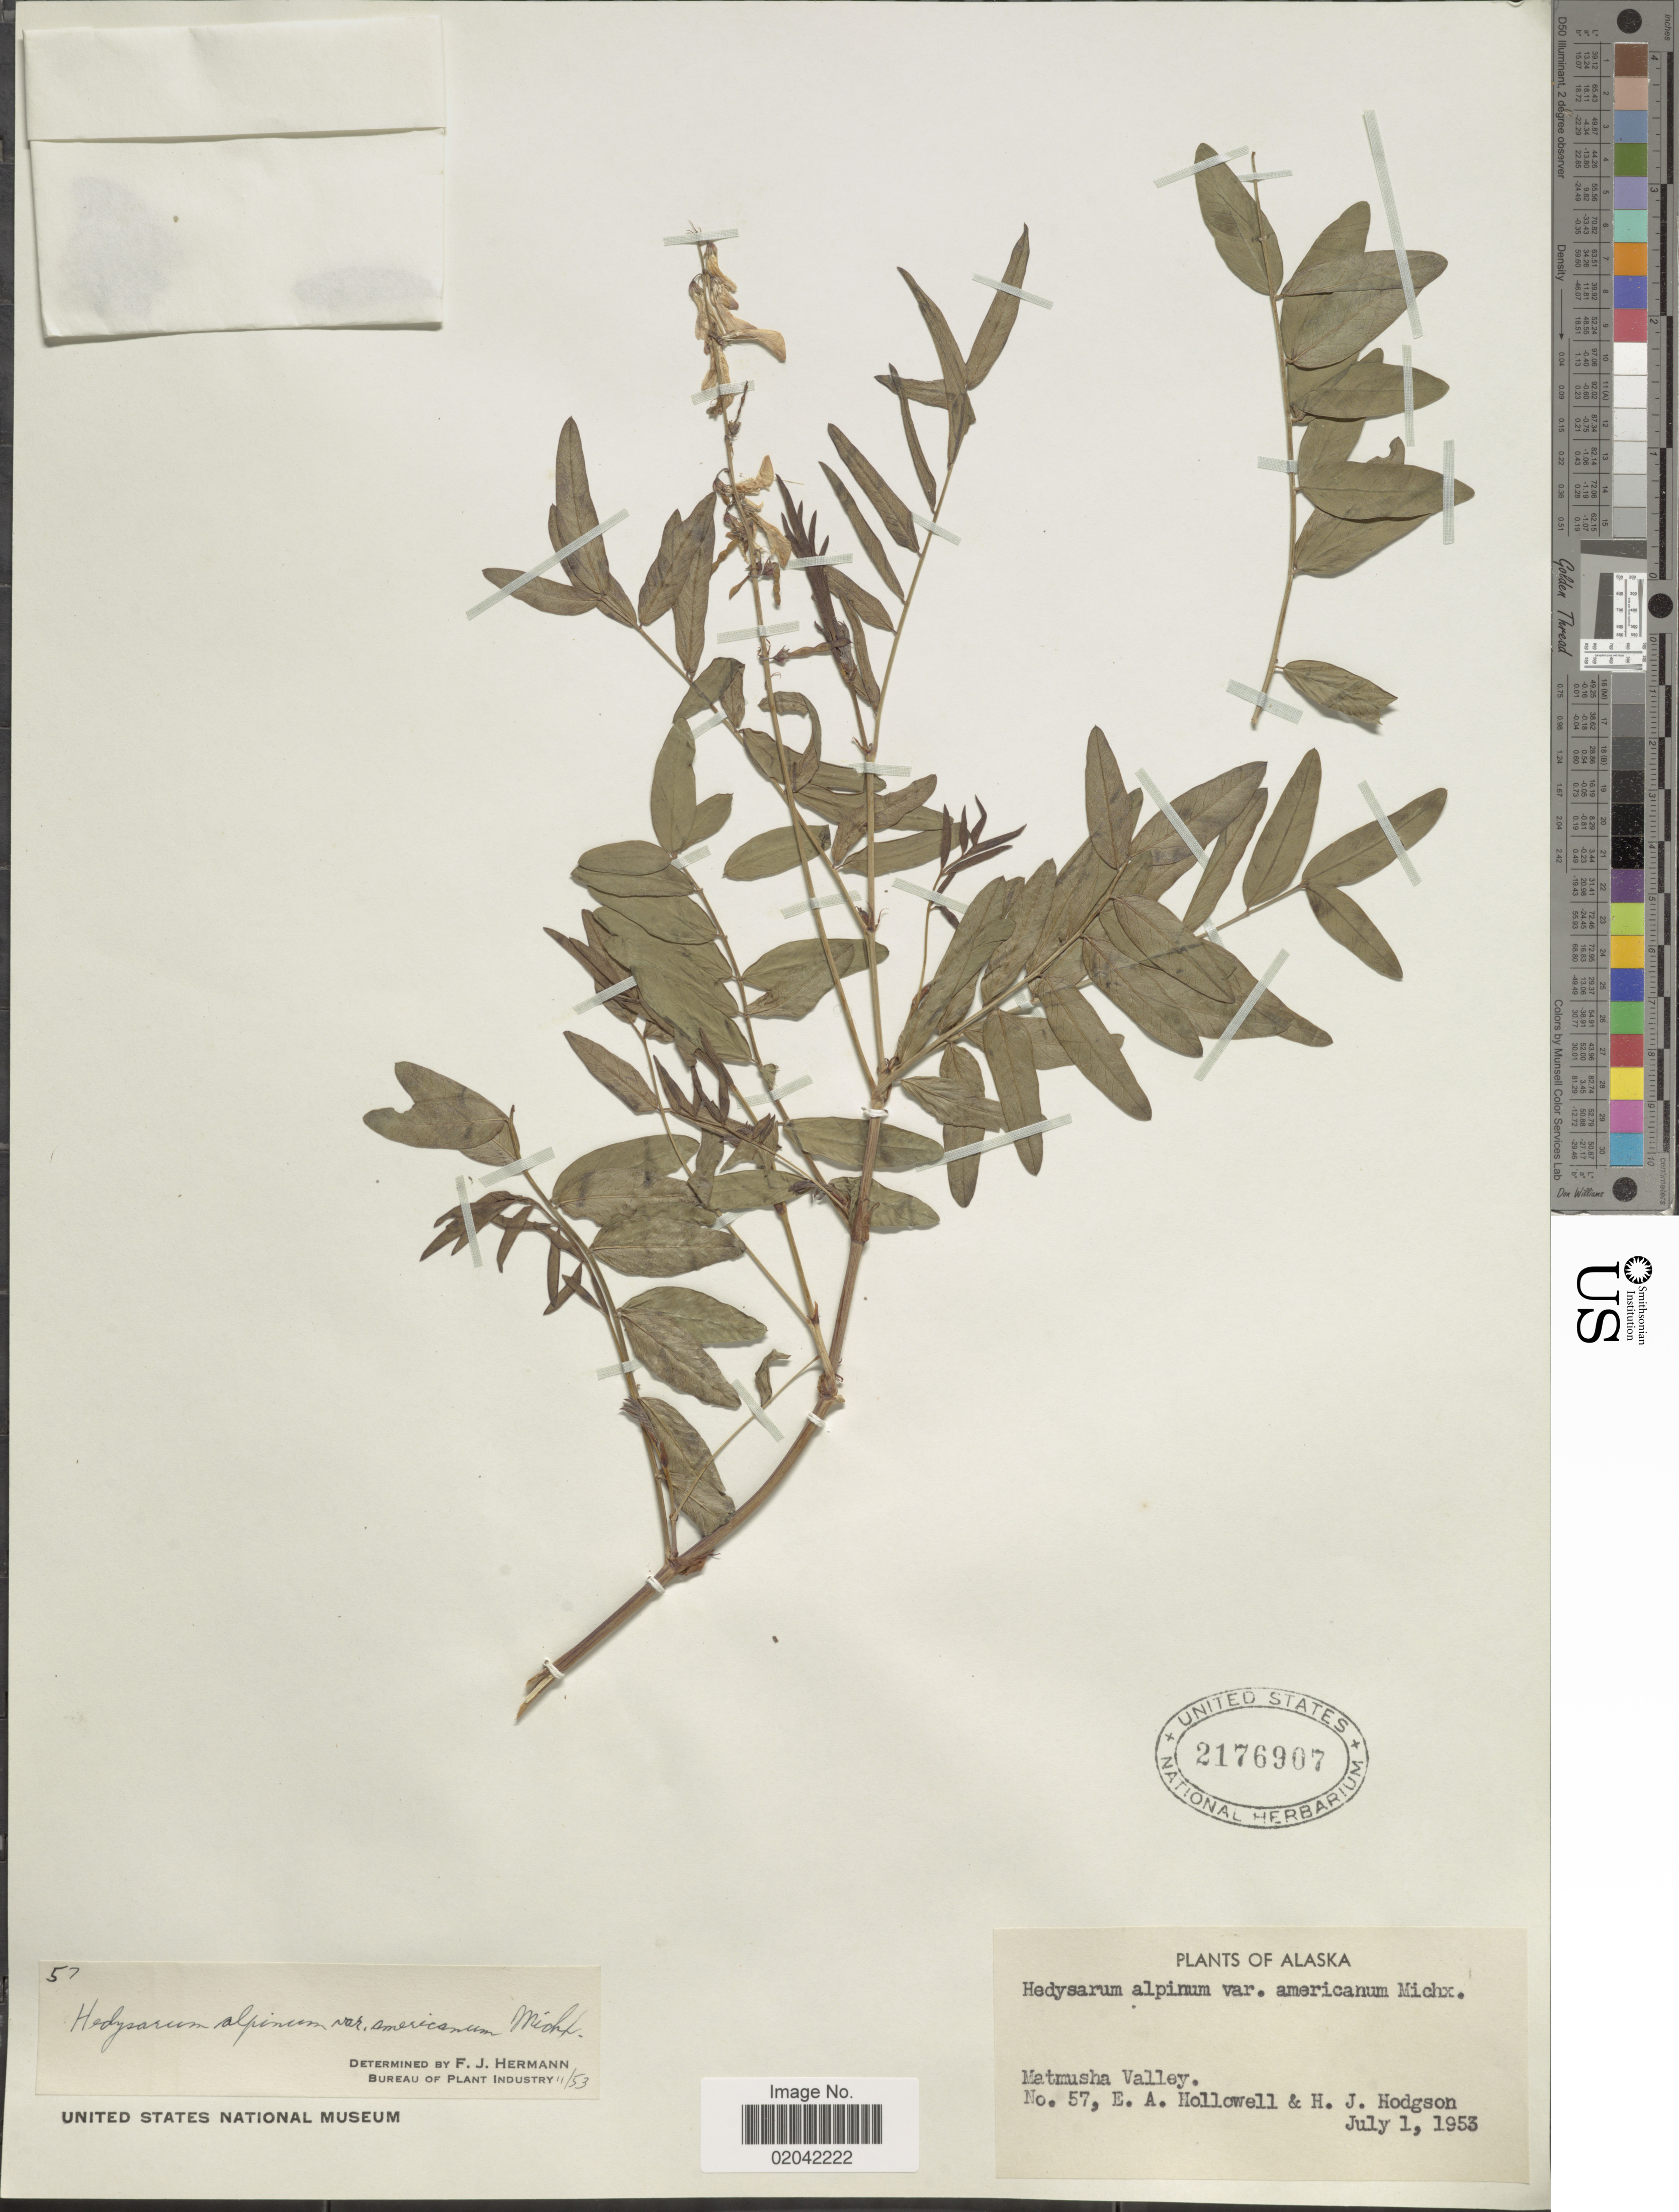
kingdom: Plantae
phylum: Tracheophyta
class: Magnoliopsida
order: Fabales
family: Fabaceae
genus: Hedysarum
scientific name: Hedysarum alpinum var. americanum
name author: Michx. ex Pursh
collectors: E. Hollowell & H. J. Hodgson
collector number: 57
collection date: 1953-07-01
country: United States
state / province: Alaska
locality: Matmusha Valley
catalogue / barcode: US 2176907